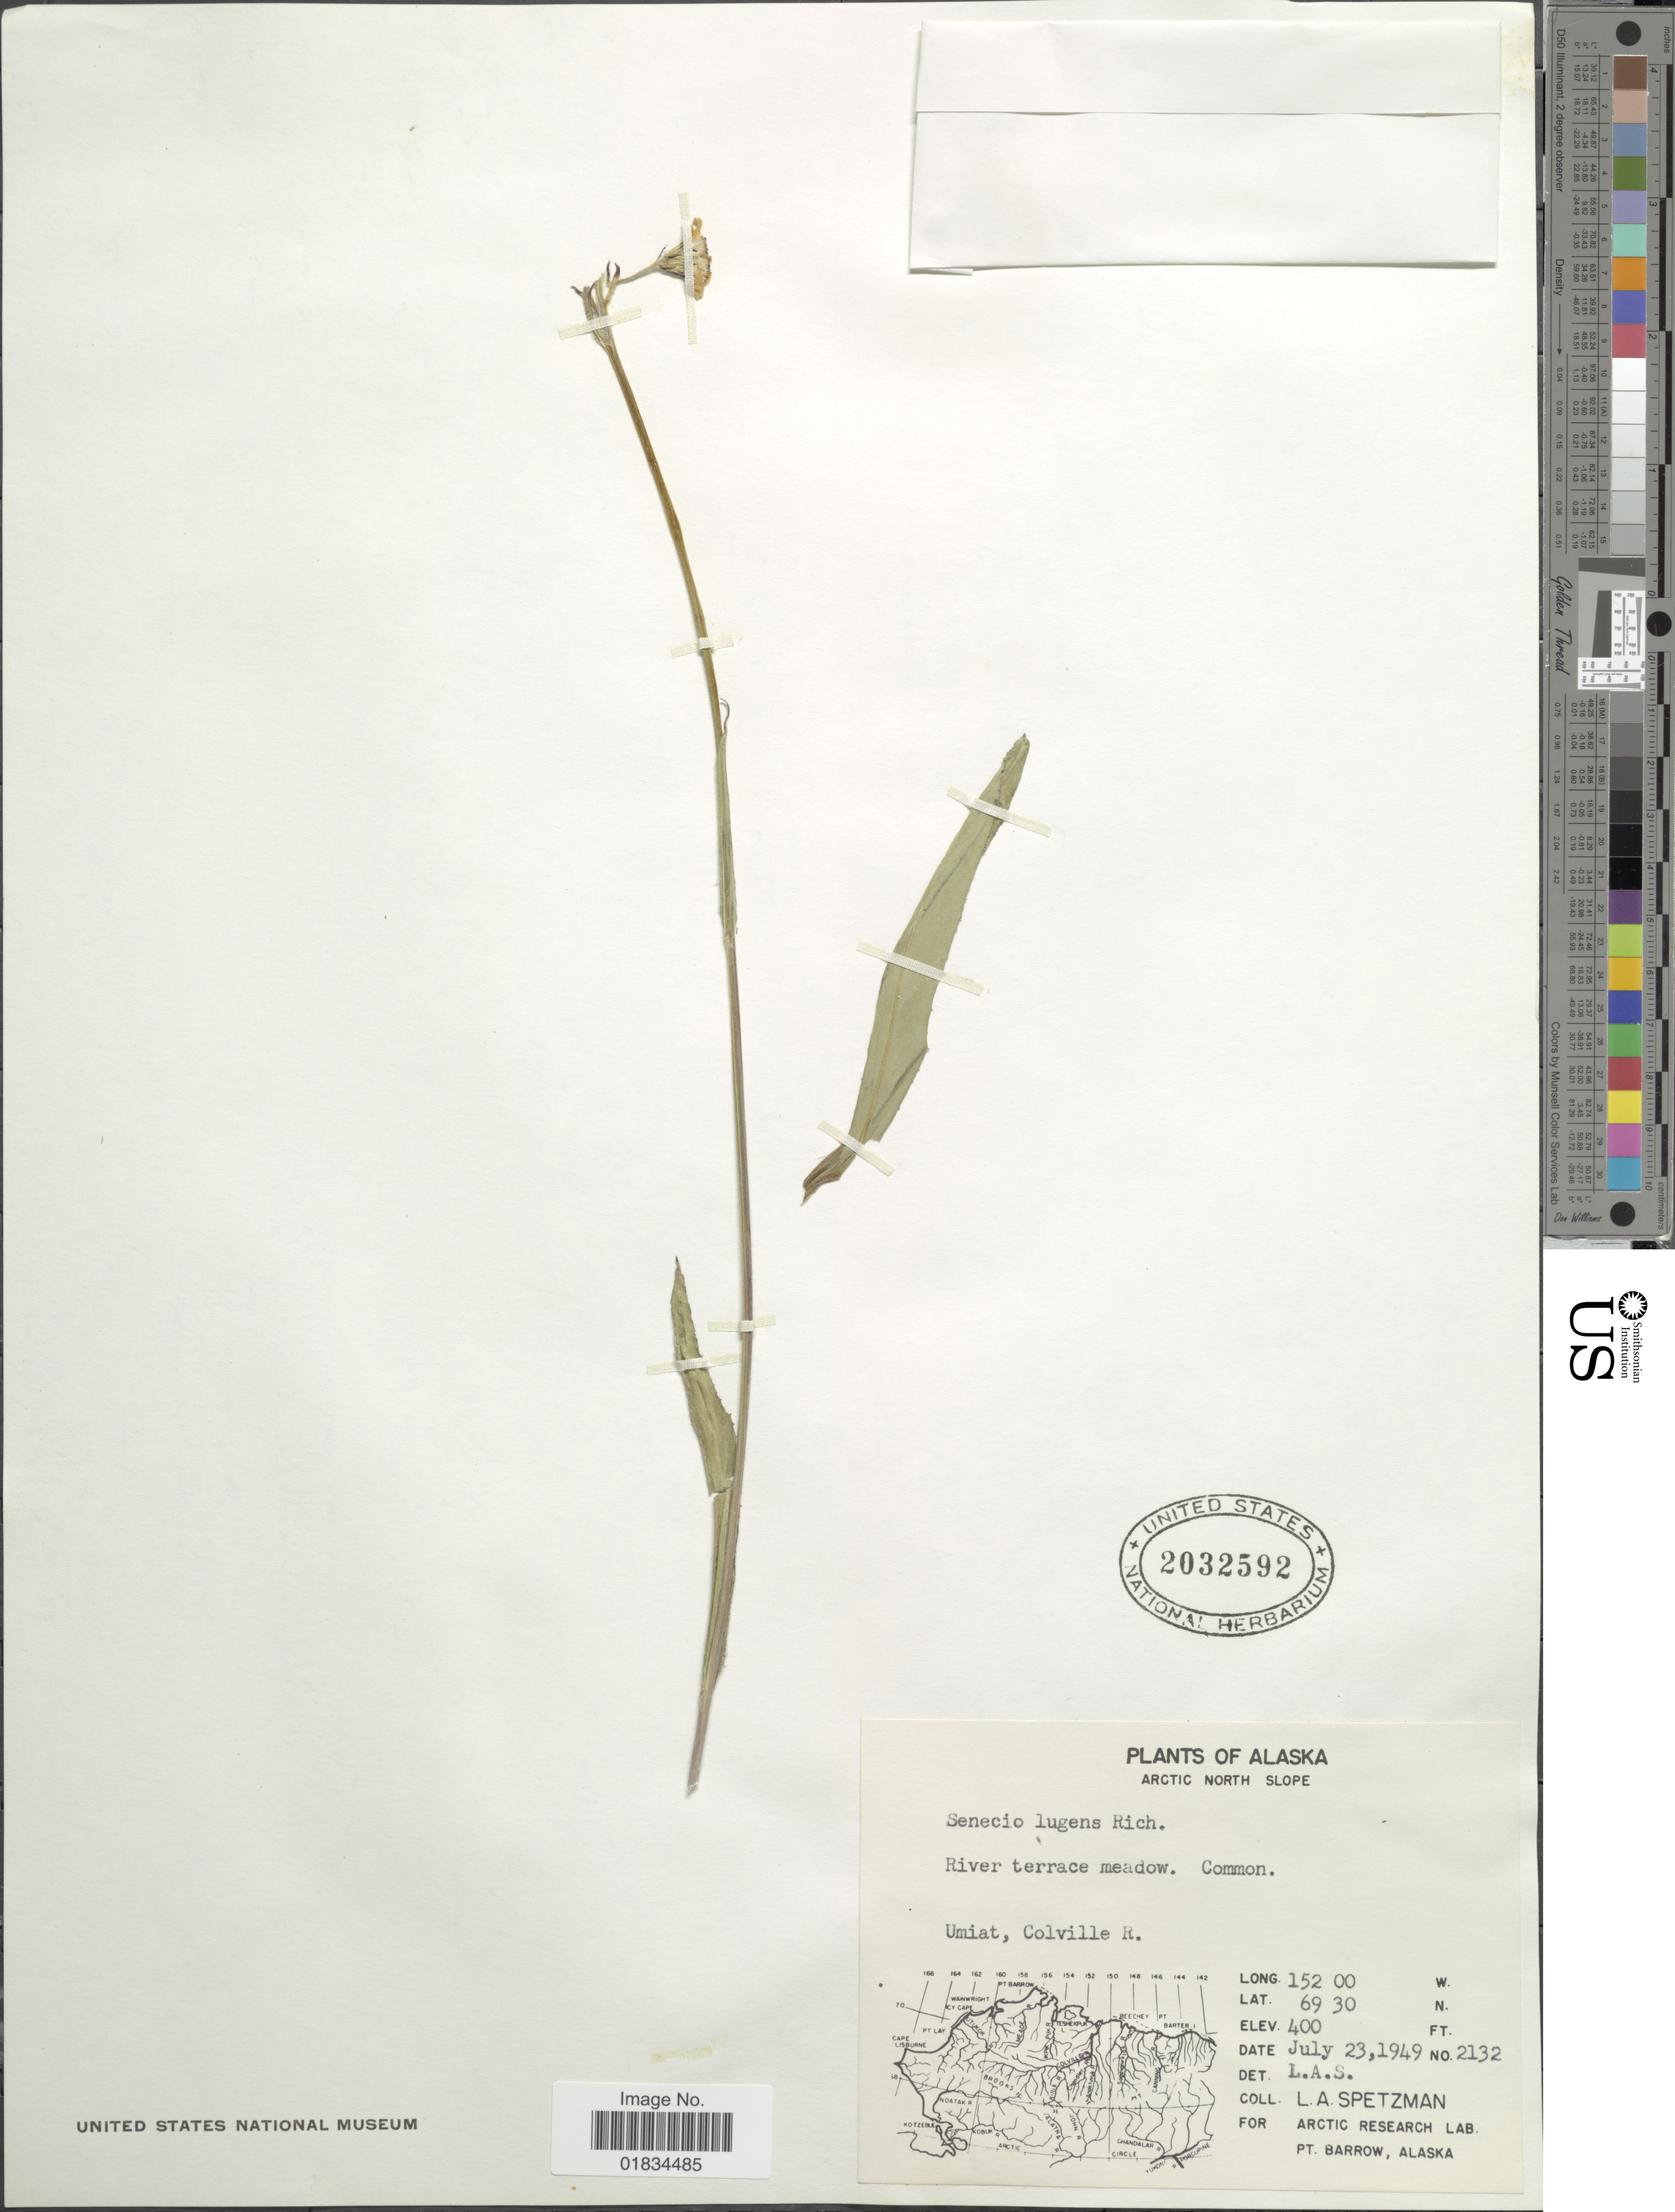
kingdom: Plantae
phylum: Tracheophyta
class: Magnoliopsida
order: Asterales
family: Asteraceae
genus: Senecio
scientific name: Senecio lugens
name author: Richardson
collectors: L. Spetzman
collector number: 2132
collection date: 1949-07-23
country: United States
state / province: Alaska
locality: Arctic Nortyh Slope, Umiat, Colville R.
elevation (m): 122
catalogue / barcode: US 2032592